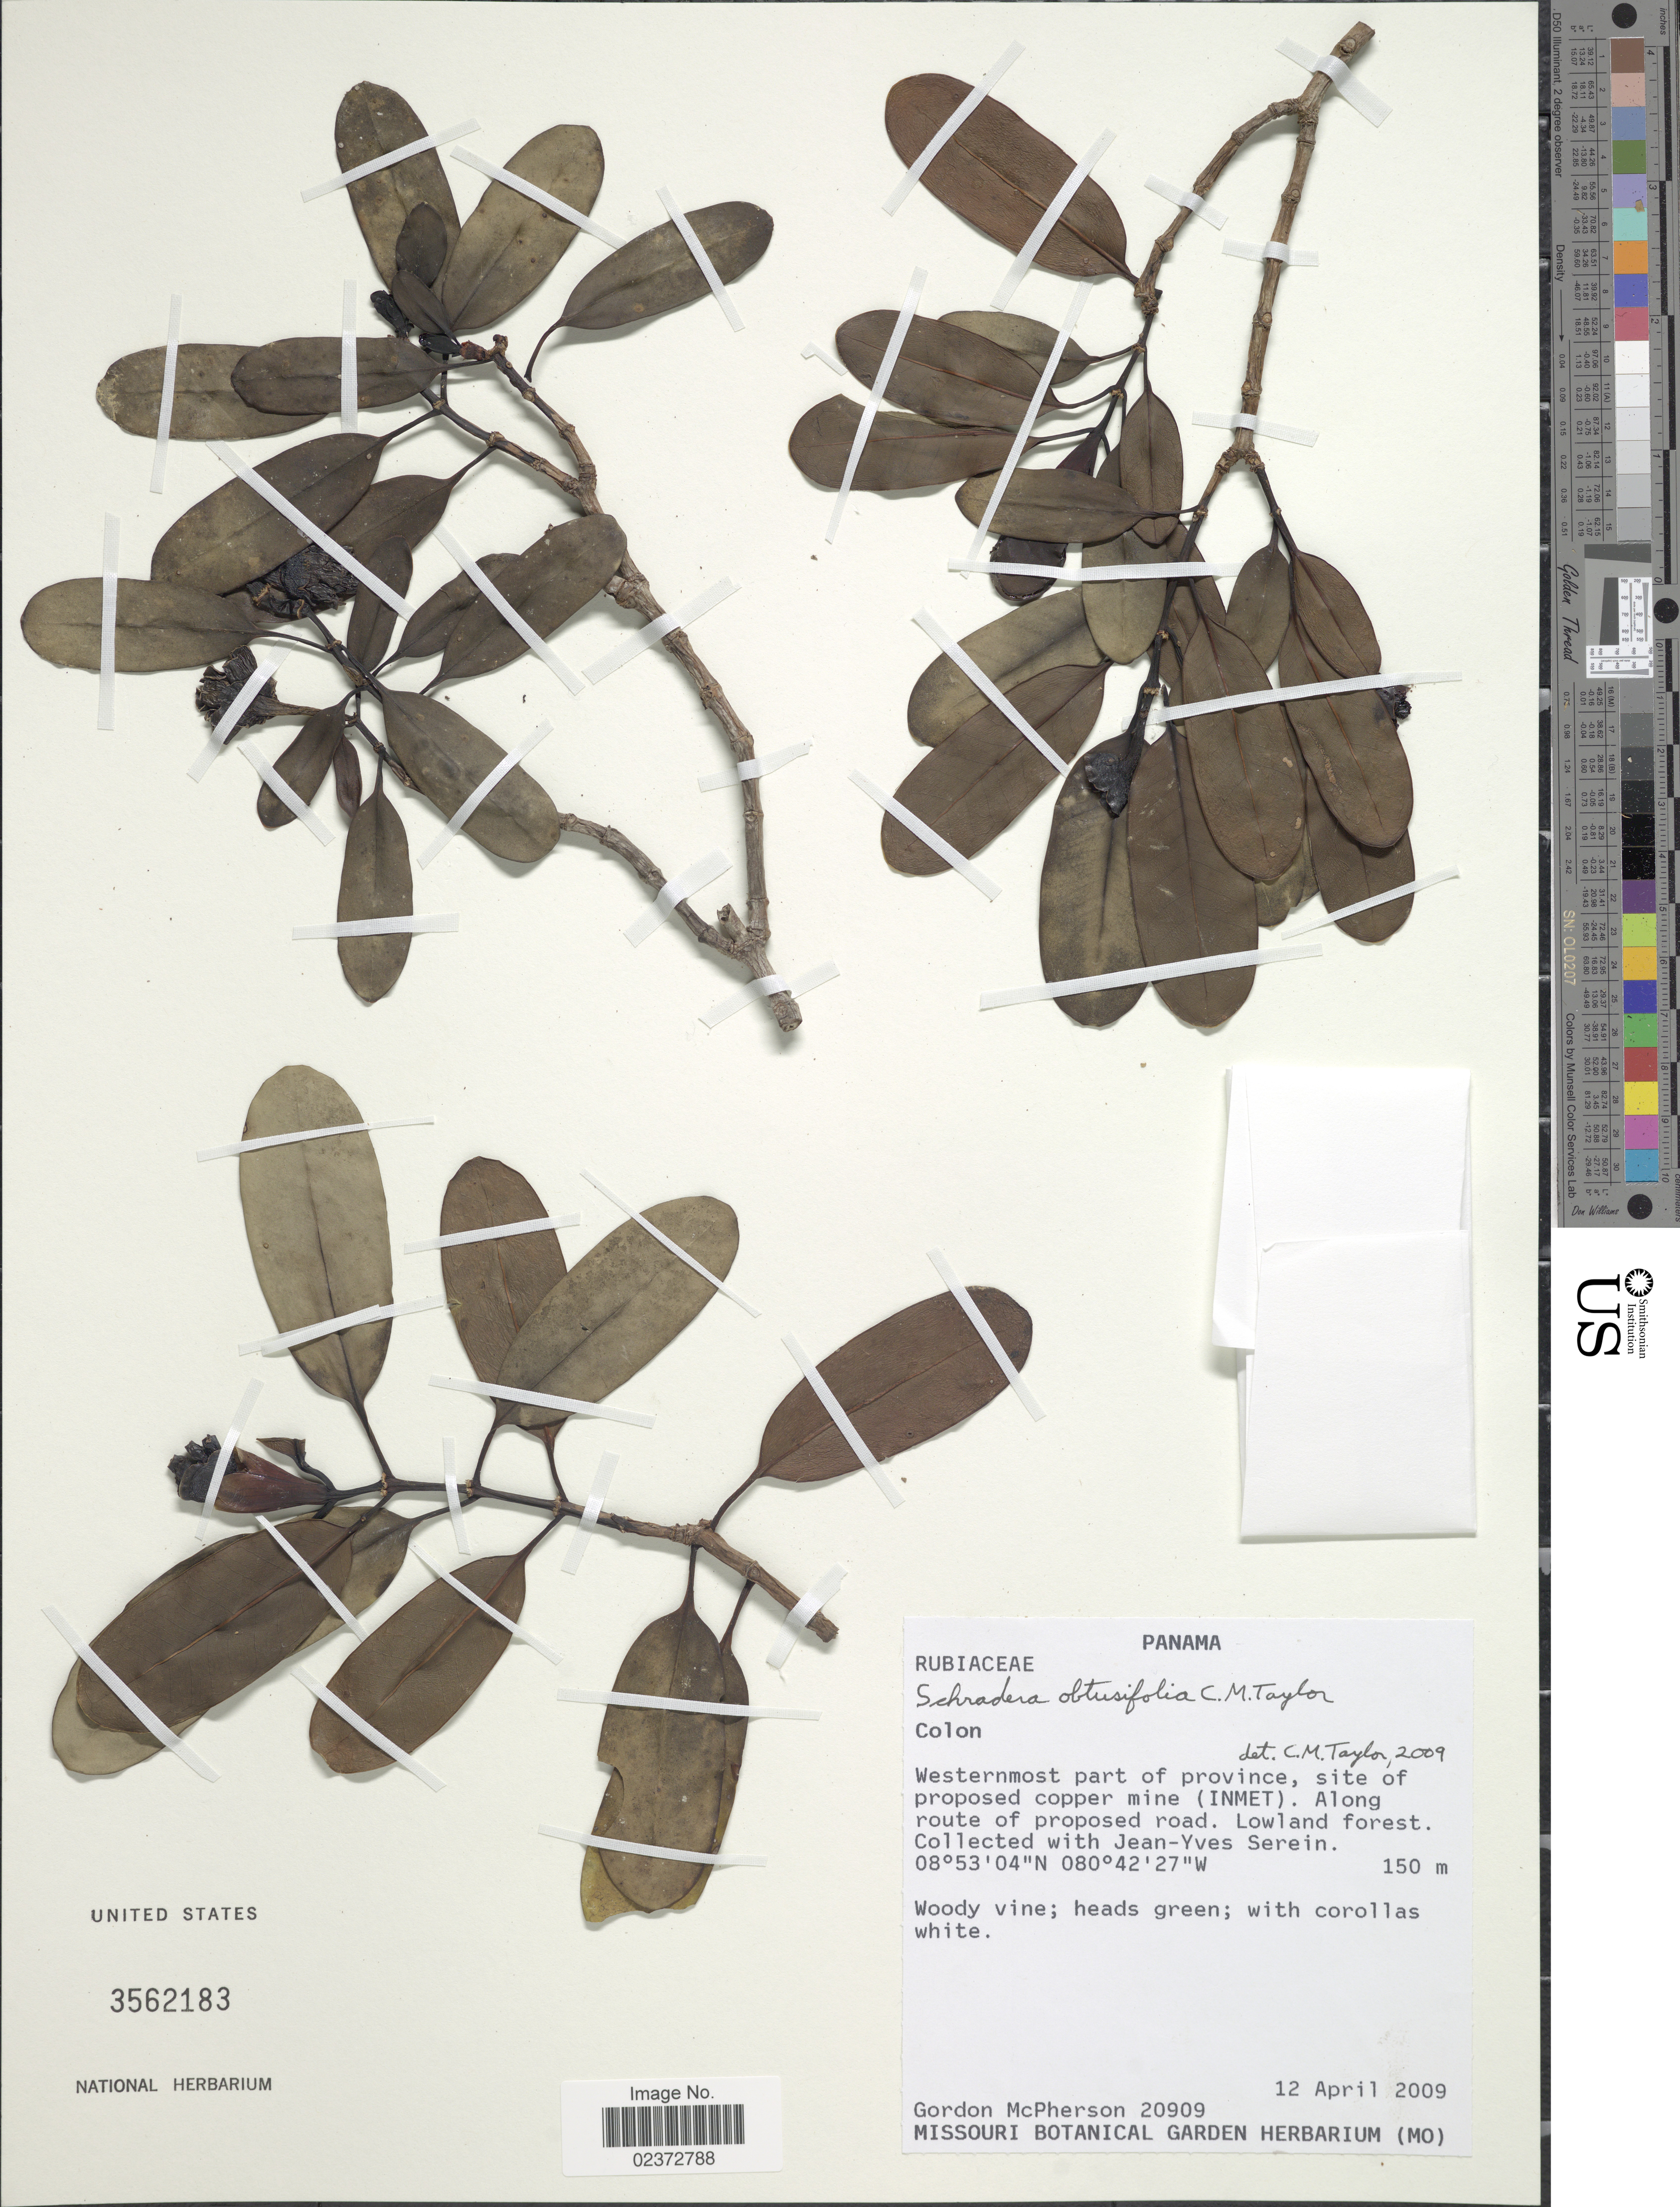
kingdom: Plantae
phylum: Tracheophyta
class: Magnoliopsida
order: Gentianales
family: Rubiaceae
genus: Schradera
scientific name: Schradera obtusifolia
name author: C.M. Taylor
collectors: G. D. McPherson & J. Serein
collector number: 20909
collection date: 2009-04-12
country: Panama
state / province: Colón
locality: Westernmost part of province, site of proposed copper mine (INMET). Along route of proposed road. Lowland forest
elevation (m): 150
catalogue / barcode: US 3562183